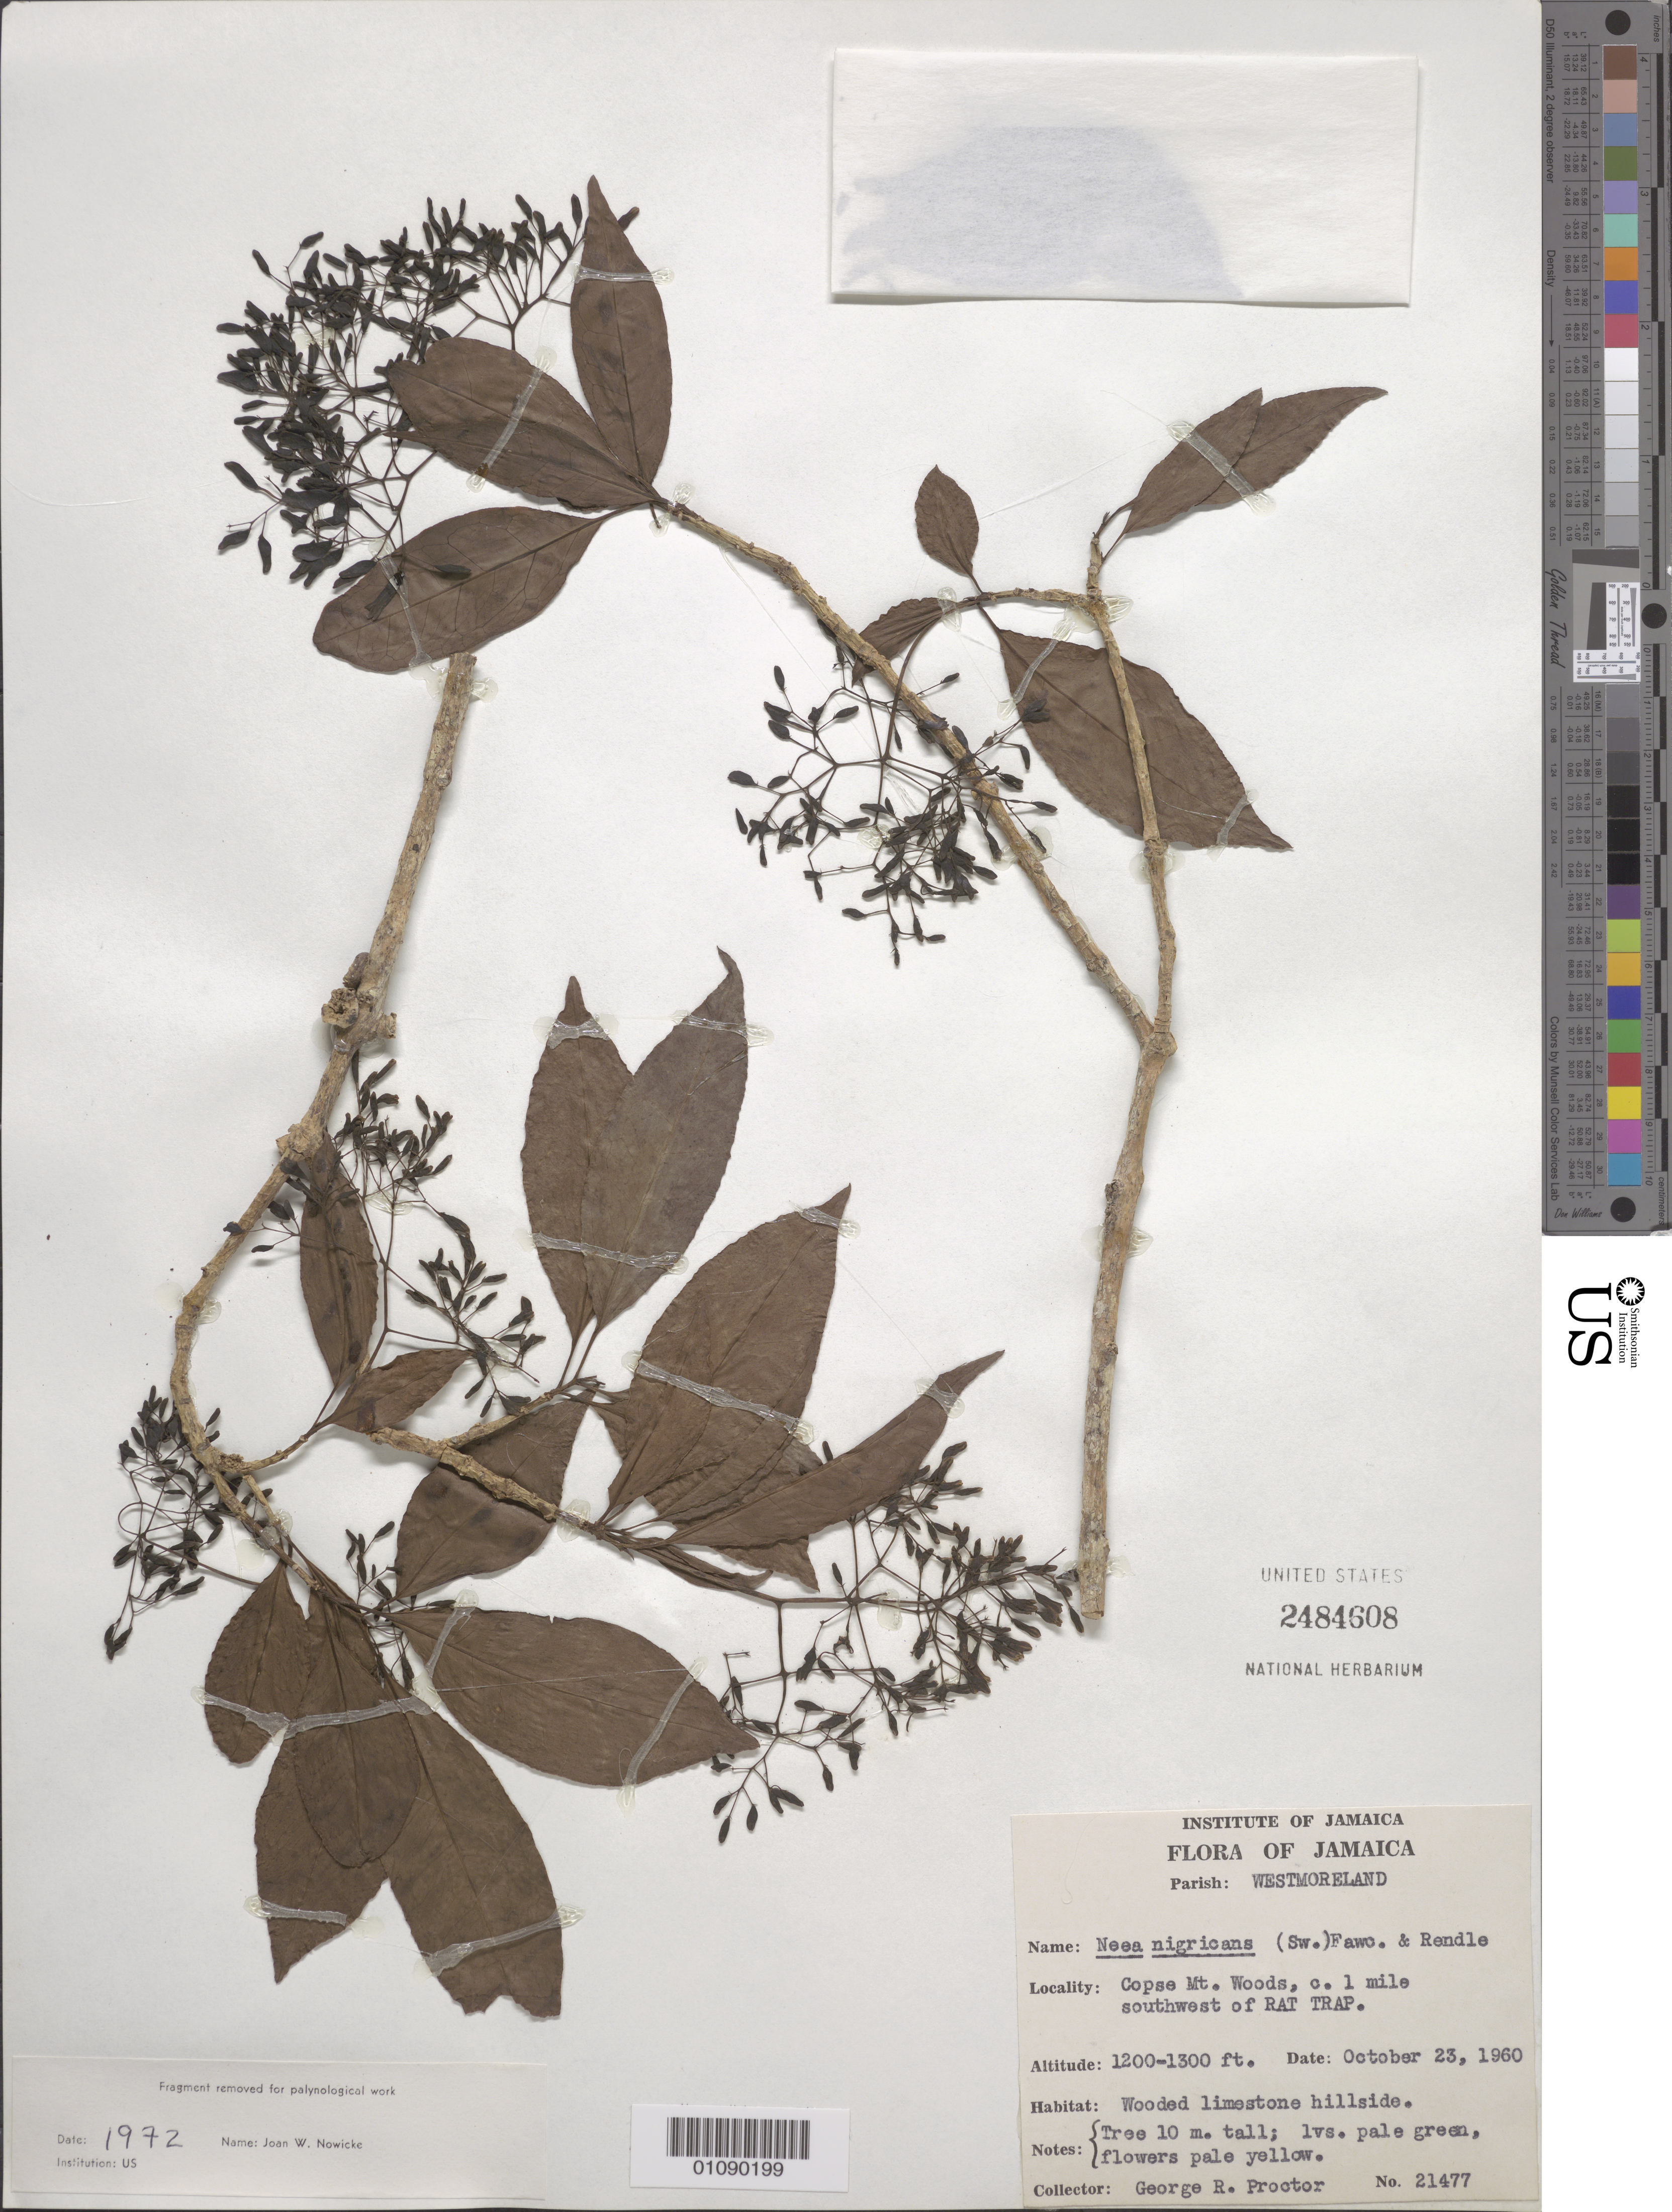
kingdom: Plantae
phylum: Tracheophyta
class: Magnoliopsida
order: Caryophyllales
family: Nyctaginaceae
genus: Neea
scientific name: Neea nigricans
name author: (Sw.) Fawc. & Rendle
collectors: G. R. Proctor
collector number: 21477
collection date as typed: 23 Oct 1960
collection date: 1960-10-23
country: Jamaica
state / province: Westmoreland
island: Jamaica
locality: Copse Mt. Woods, c. 1 mile SW of Rat Trap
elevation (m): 366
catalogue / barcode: US 2484608